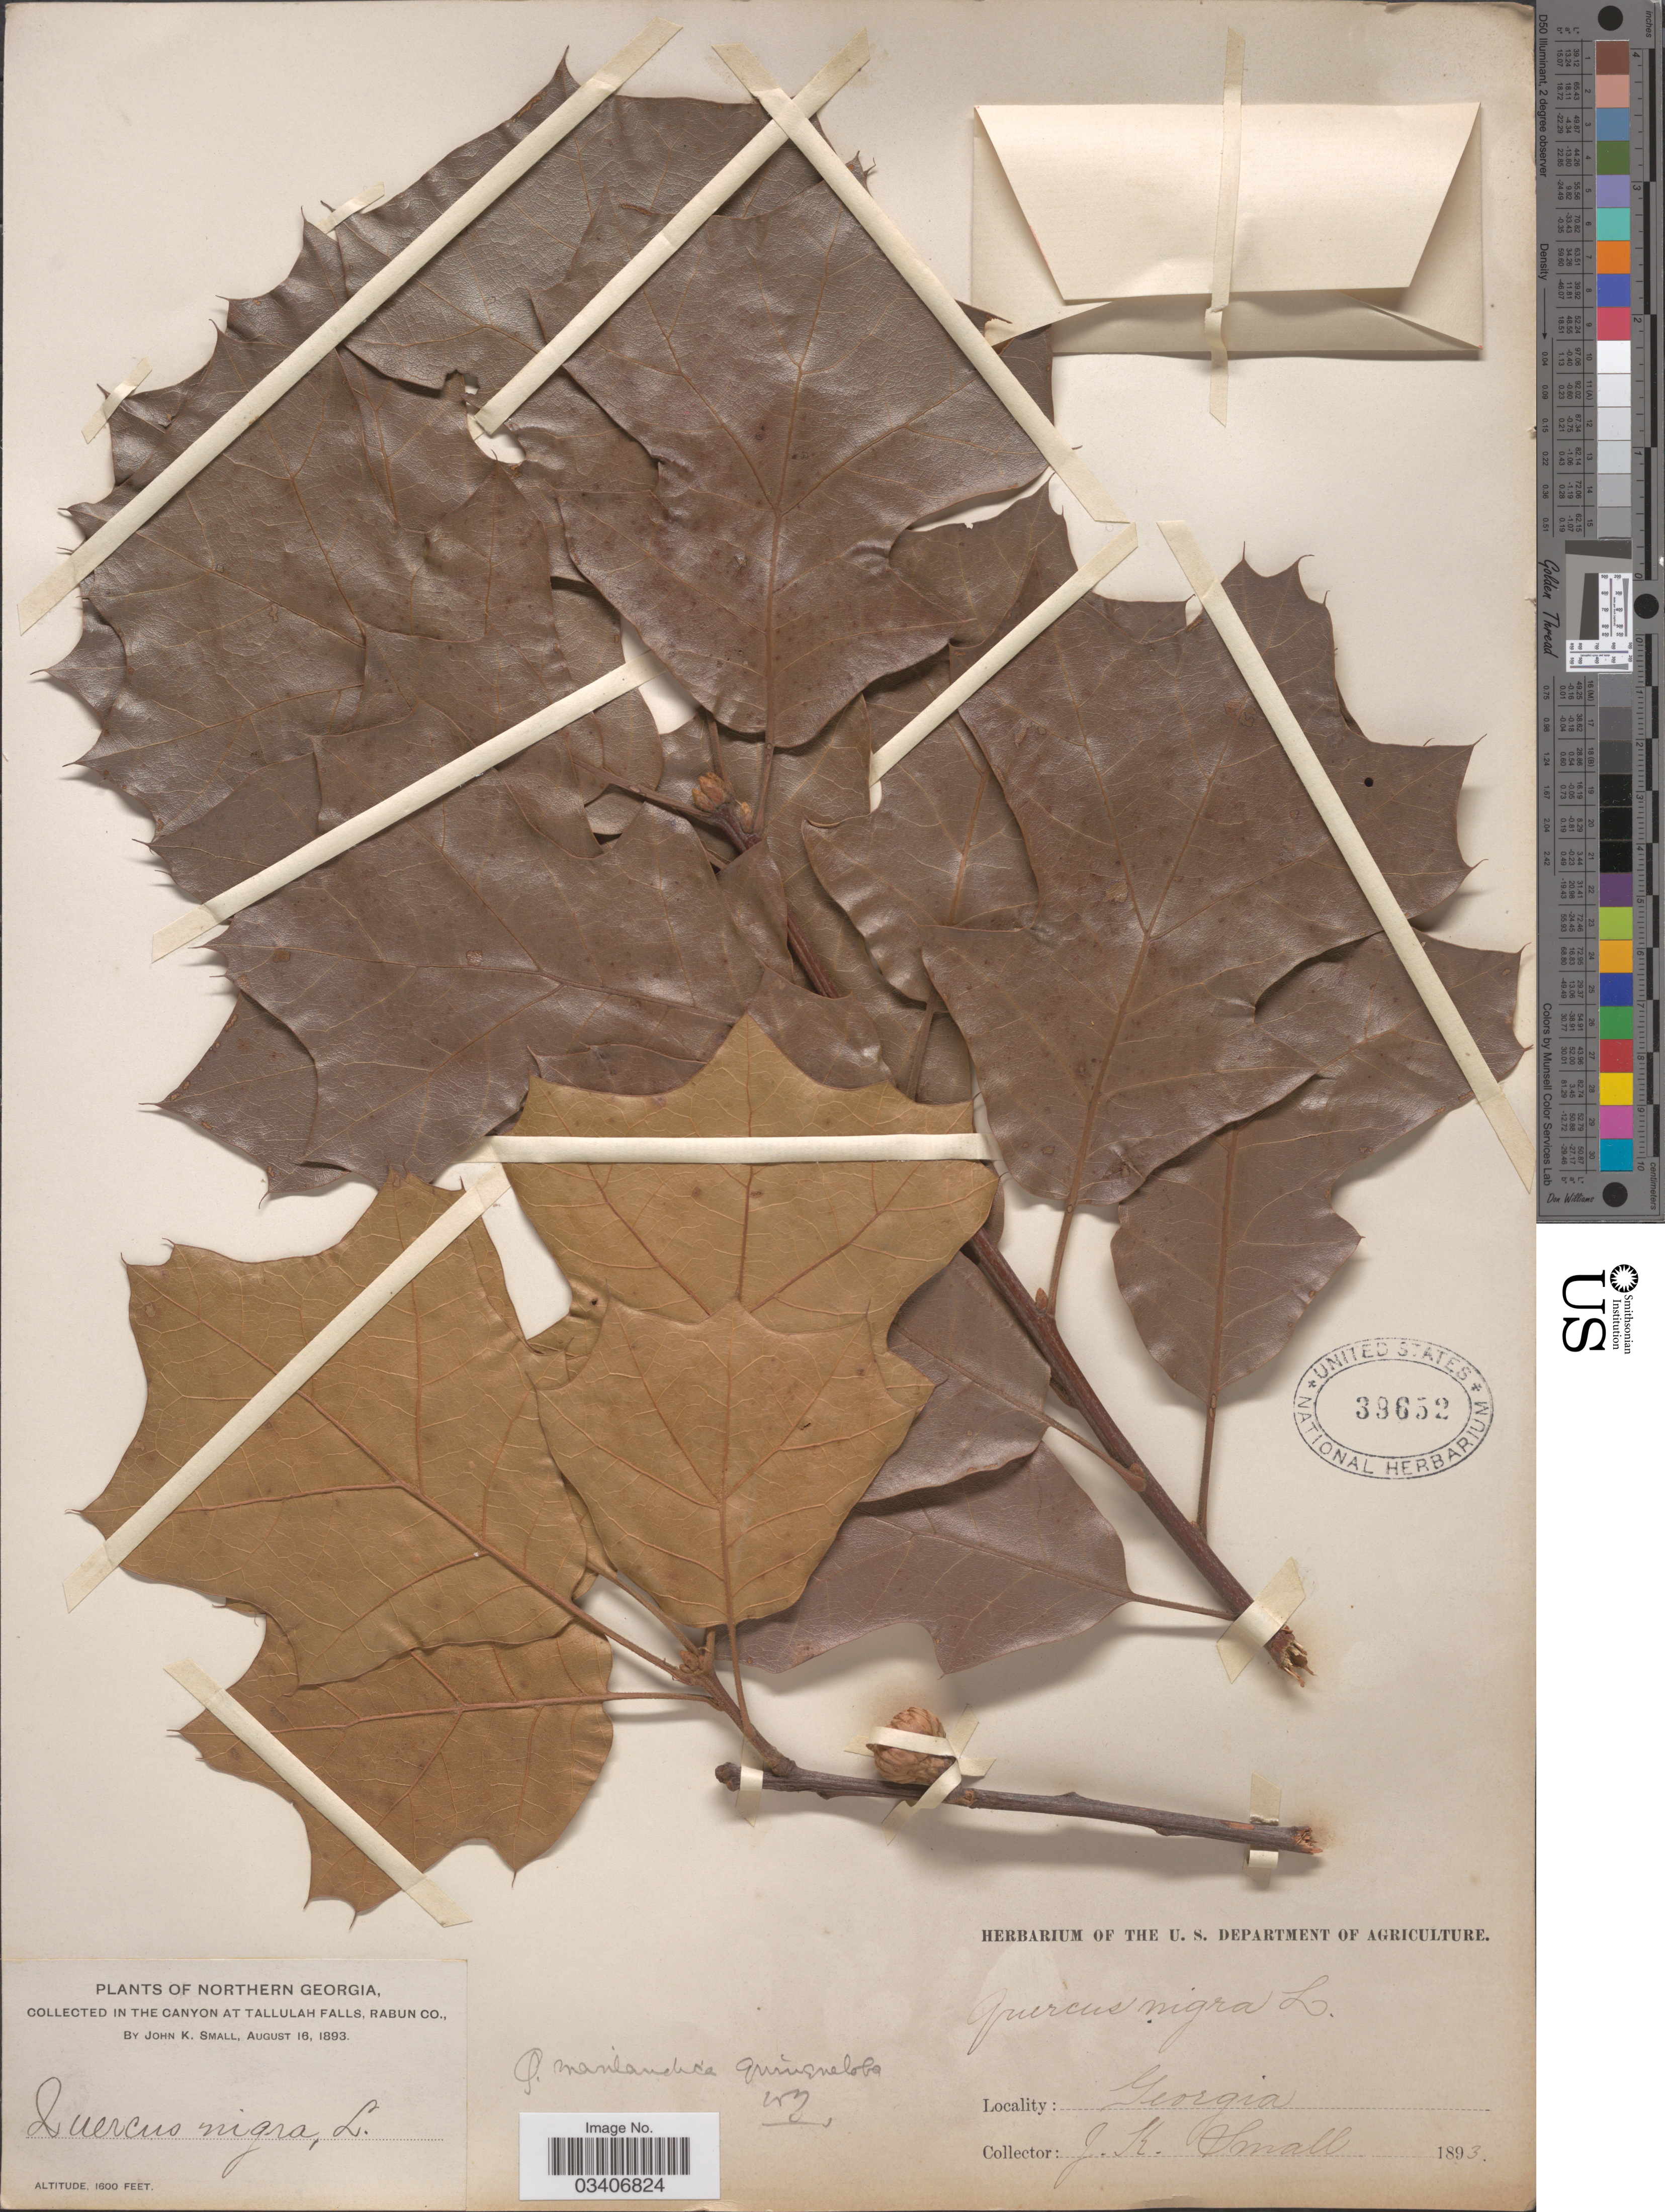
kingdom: Plantae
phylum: Tracheophyta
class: Magnoliopsida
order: Fagales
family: Fagaceae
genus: Quercus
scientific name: Quercus marilandica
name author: (L.) Münchh.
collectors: J. K. Small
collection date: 1893-08-16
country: United States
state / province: Georgia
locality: Northern Georgia. In the canyon at Tallulah Falls, Rabun Co.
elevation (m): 488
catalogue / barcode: US 39652